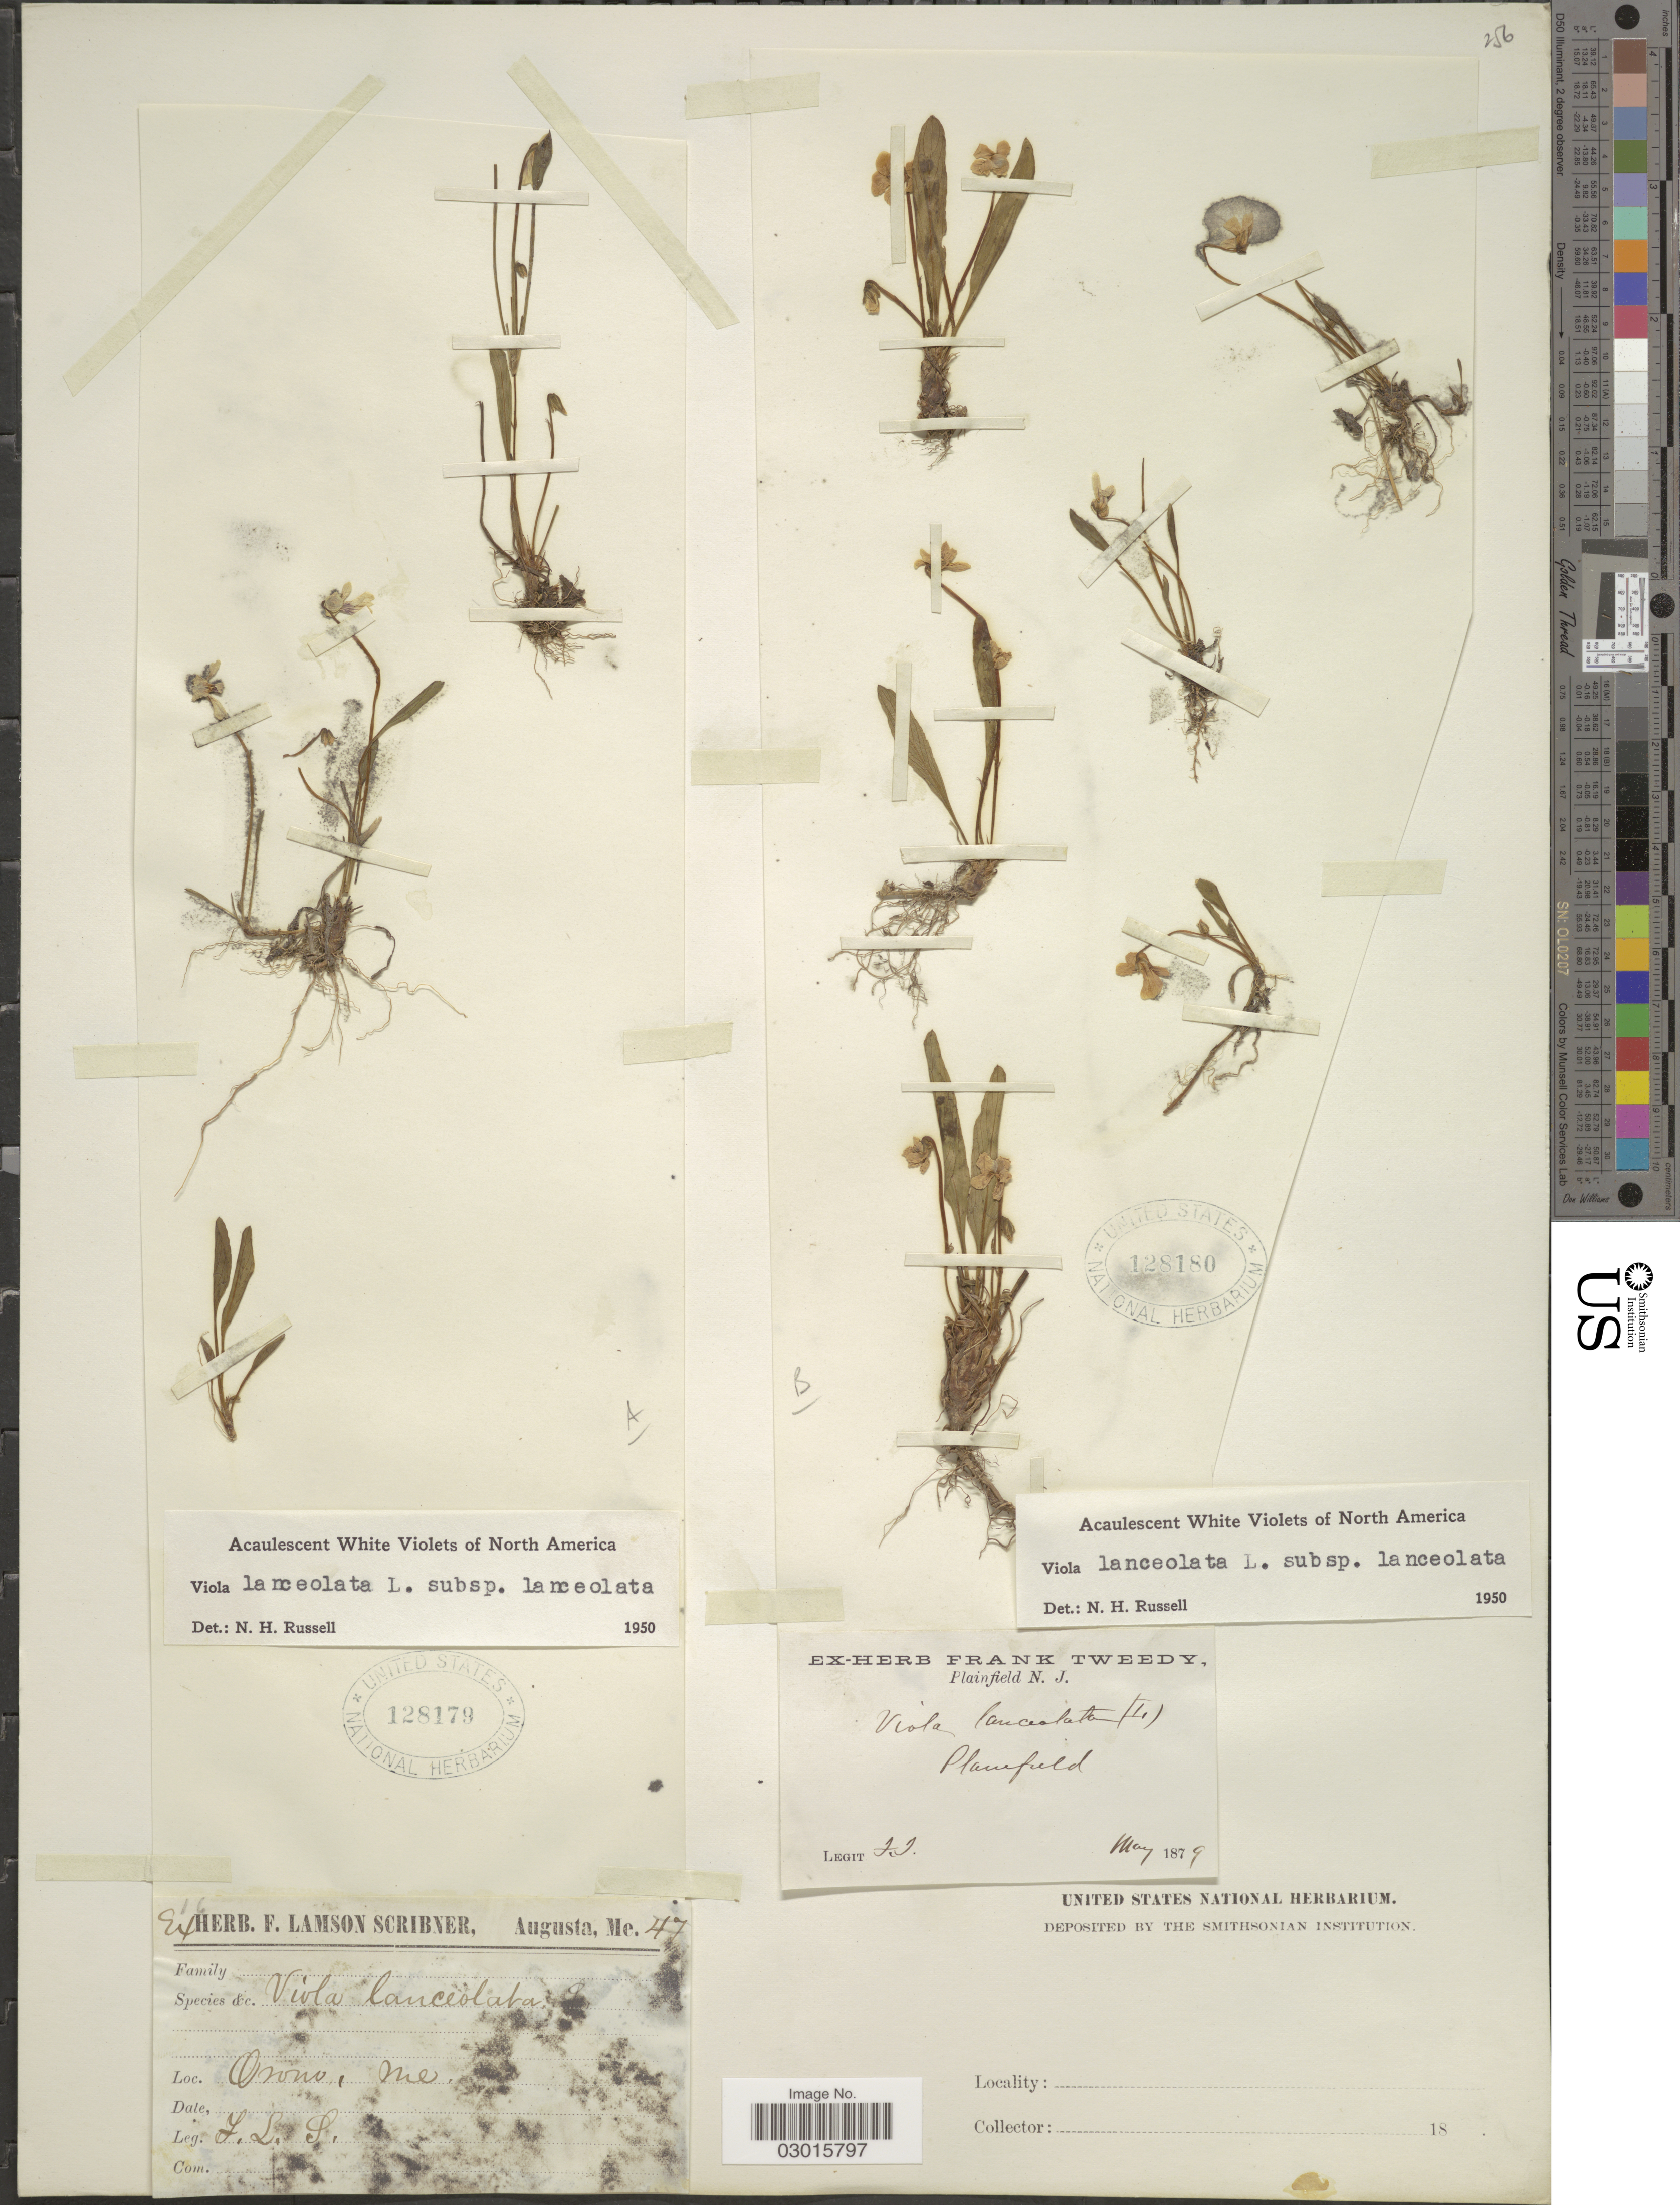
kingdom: Plantae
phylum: Tracheophyta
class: Magnoliopsida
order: Malpighiales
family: Violaceae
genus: Viola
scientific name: Viola lanceolata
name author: L.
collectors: F. Tweedy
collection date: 1879-05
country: United States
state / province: New Jersey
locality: Plainfield.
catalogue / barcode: US 128180-2